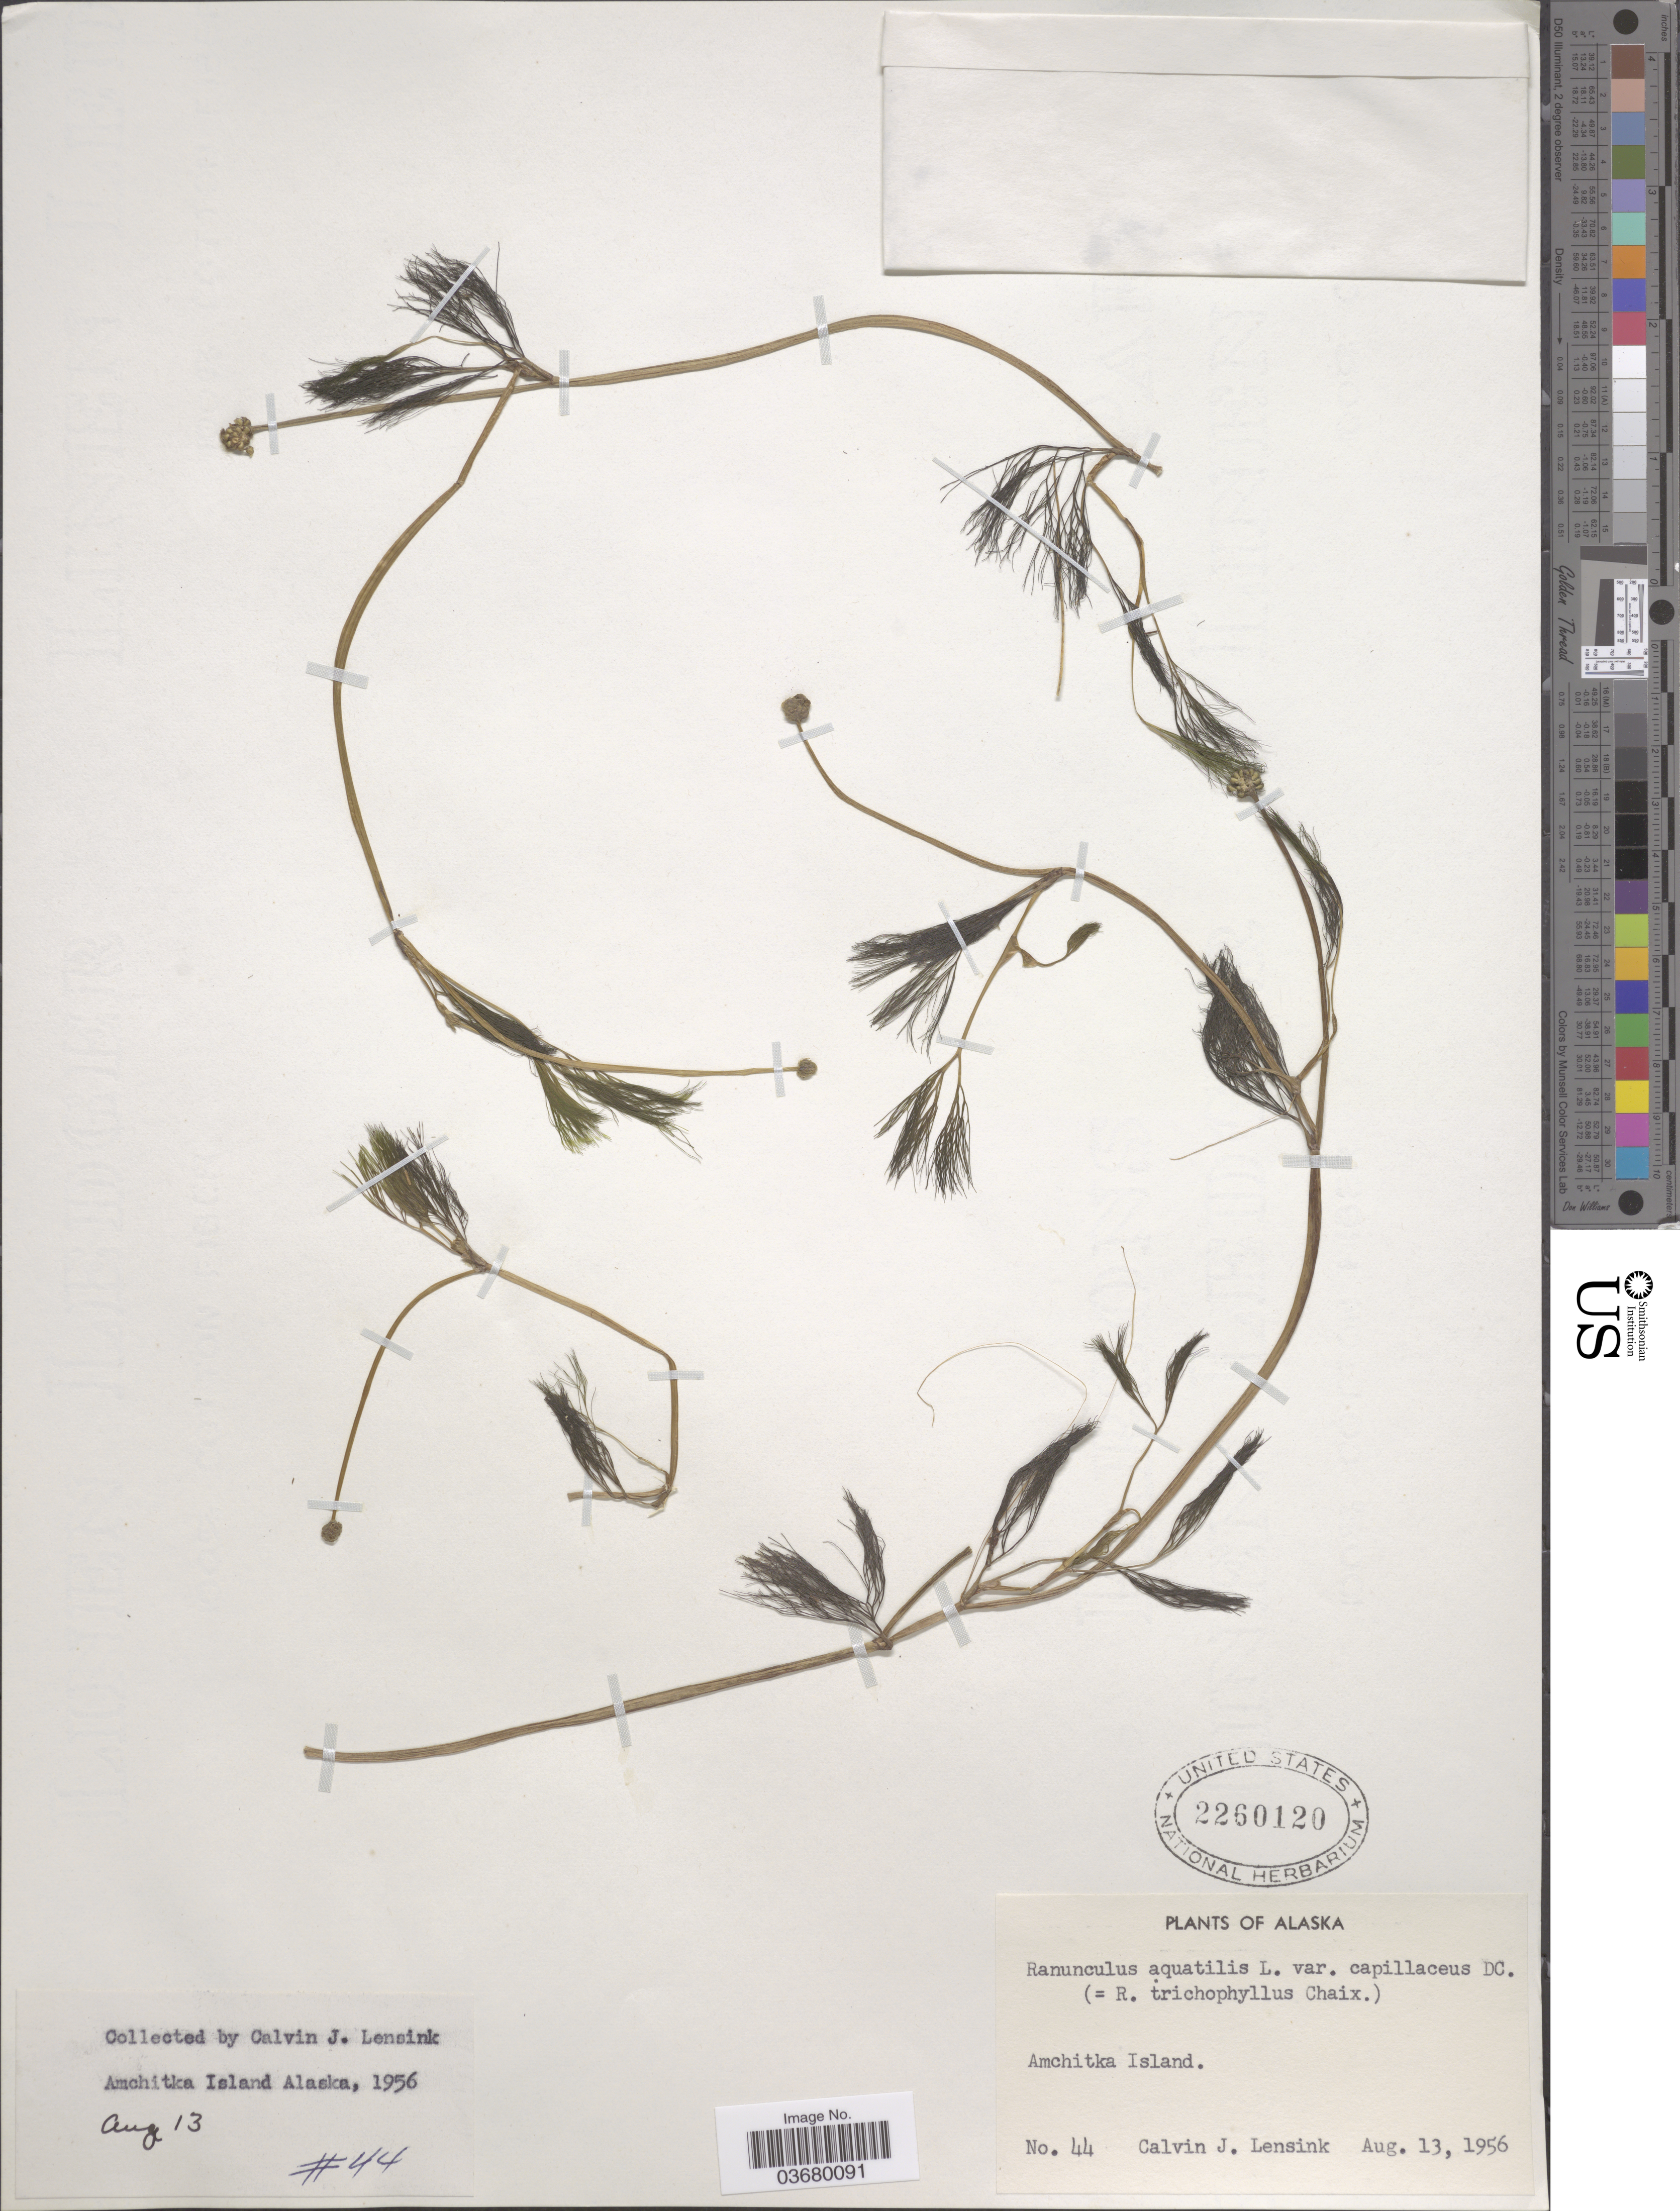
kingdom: Plantae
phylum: Tracheophyta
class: Magnoliopsida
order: Ranunculales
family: Ranunculaceae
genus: Ranunculus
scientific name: Ranunculus trichophyllus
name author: Chaix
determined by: Strong, Mark T., (BOT), Smithsonian Institution - National Museum of Natural History (UNITED STATES)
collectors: C. Lensink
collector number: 44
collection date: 1956-08-13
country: United States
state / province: Alaska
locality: Amchitka Island.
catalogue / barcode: US 2260120